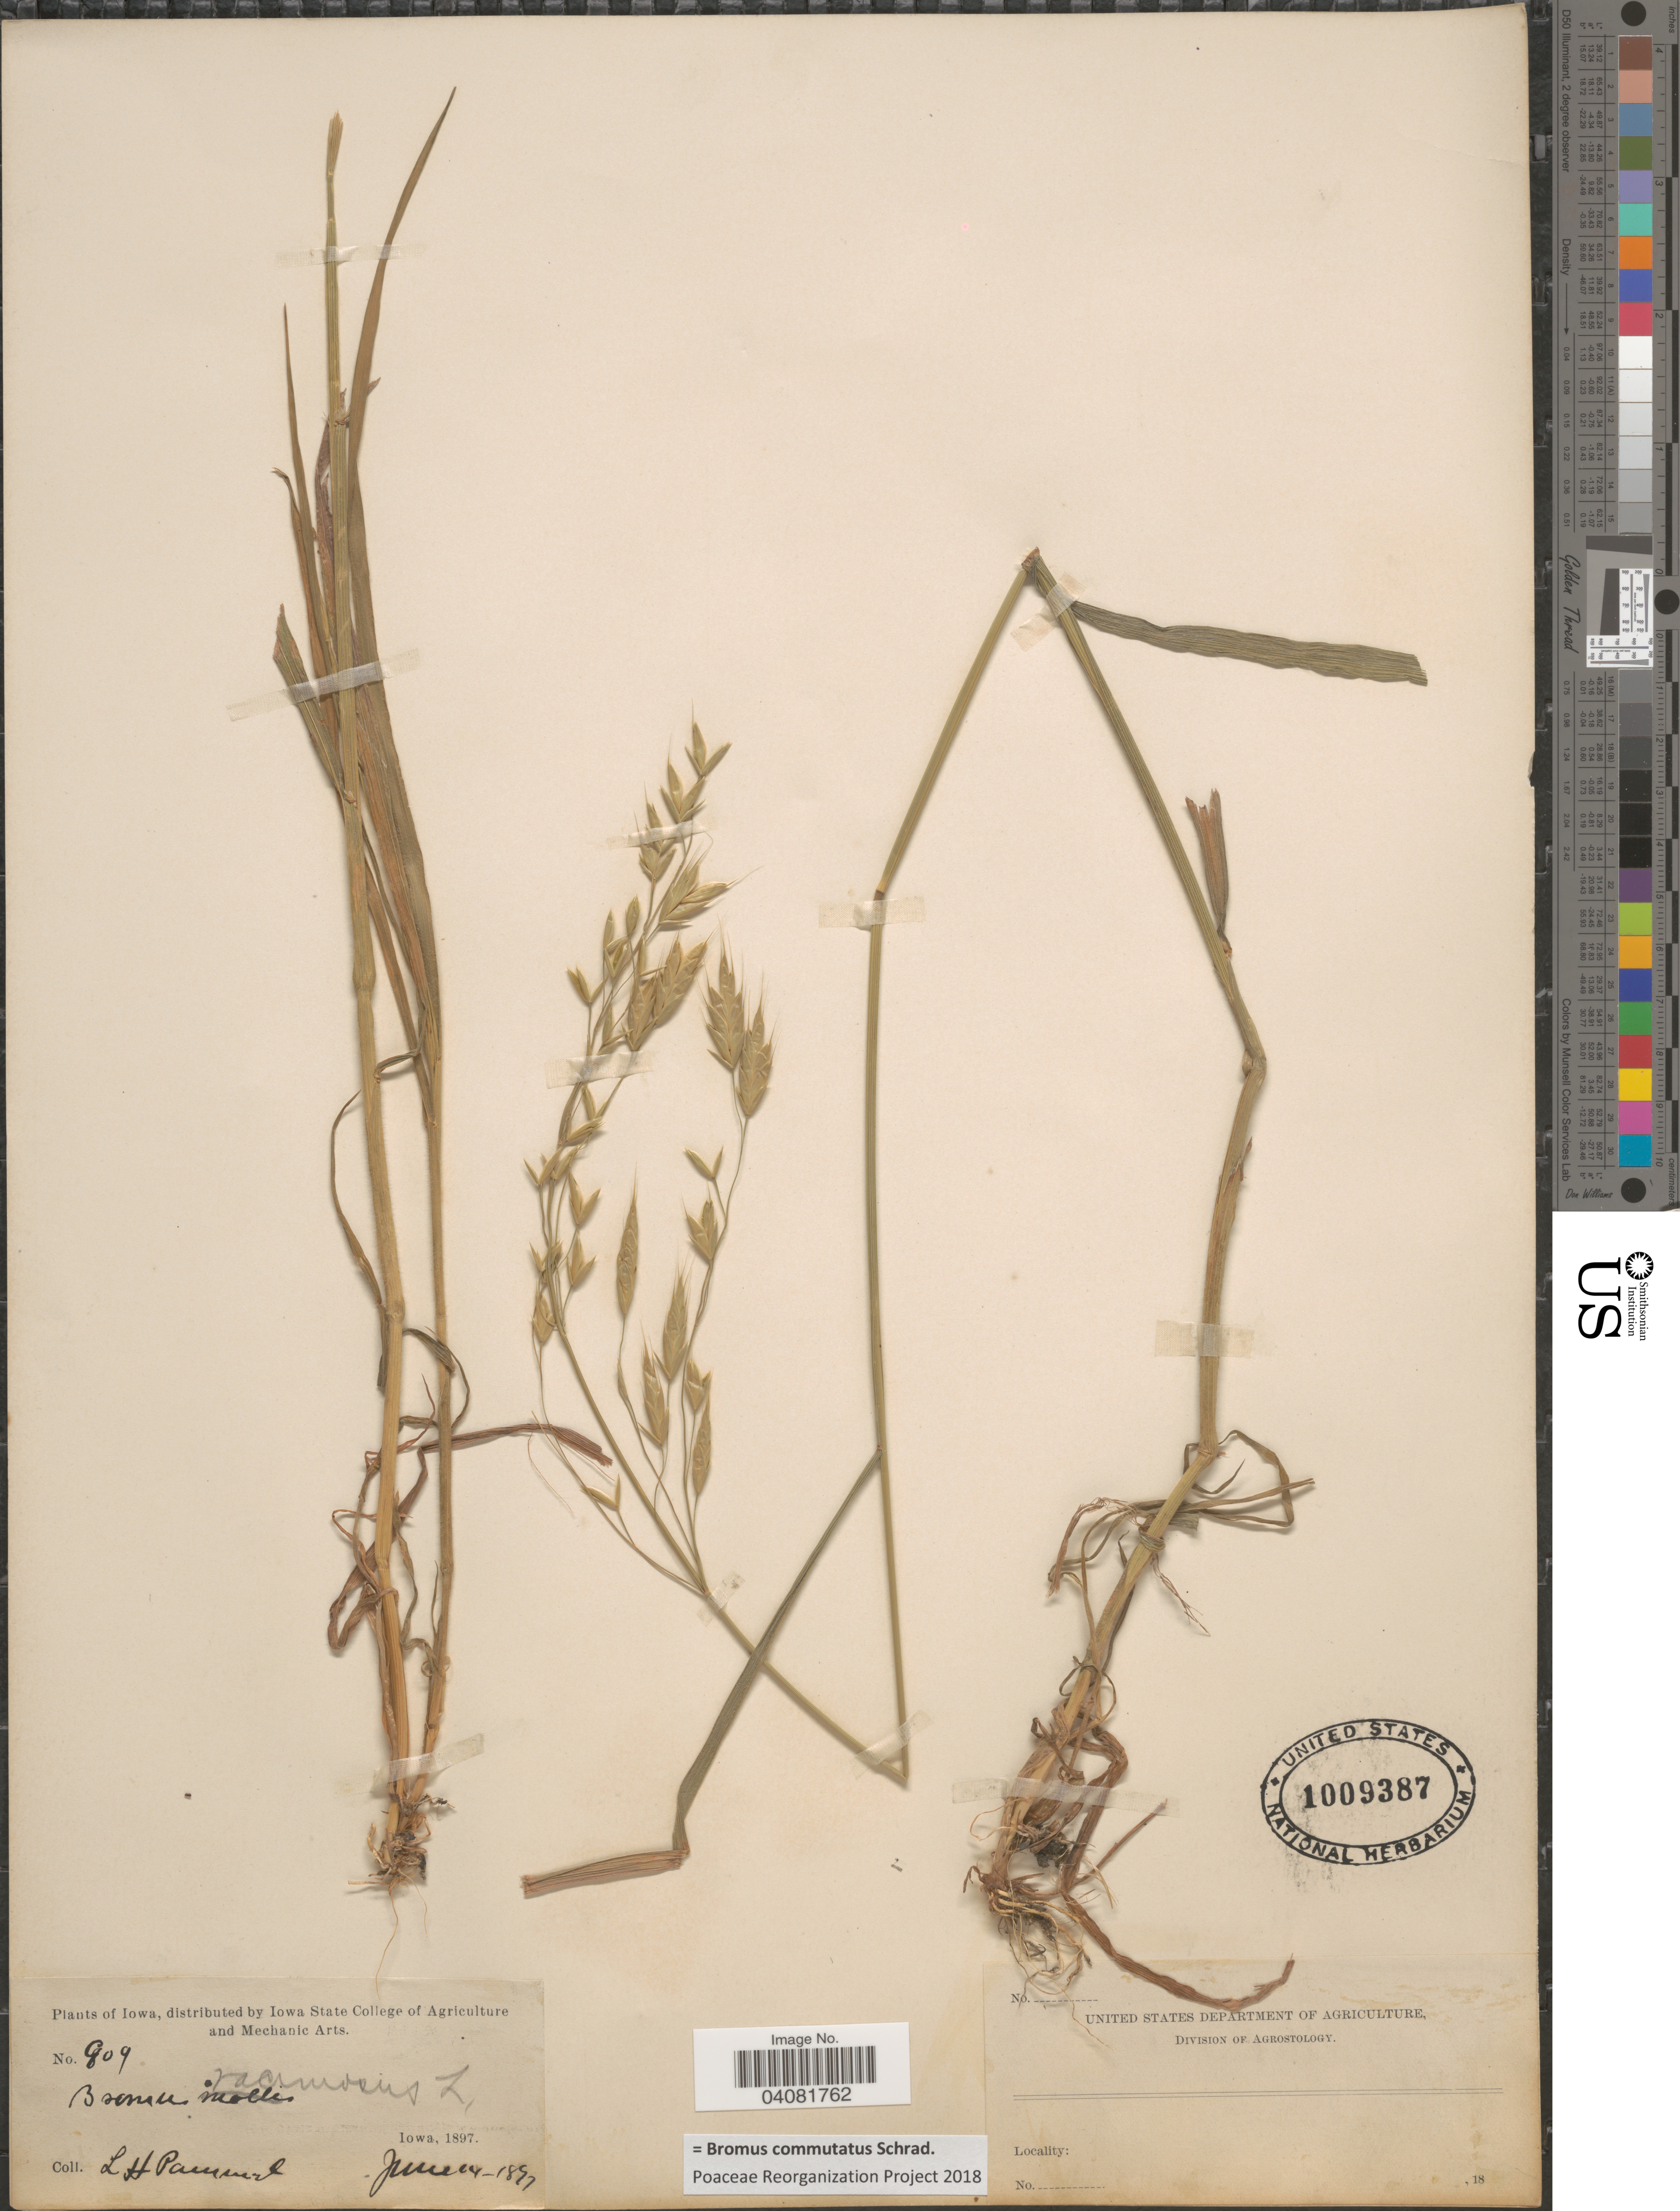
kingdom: Plantae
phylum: Tracheophyta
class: Liliopsida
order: Poales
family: Poaceae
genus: Bromus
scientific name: Bromus commutatus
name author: Schrad.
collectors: L. Pammell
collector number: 809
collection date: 1897-06-14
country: United States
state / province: Iowa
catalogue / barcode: US 1009387